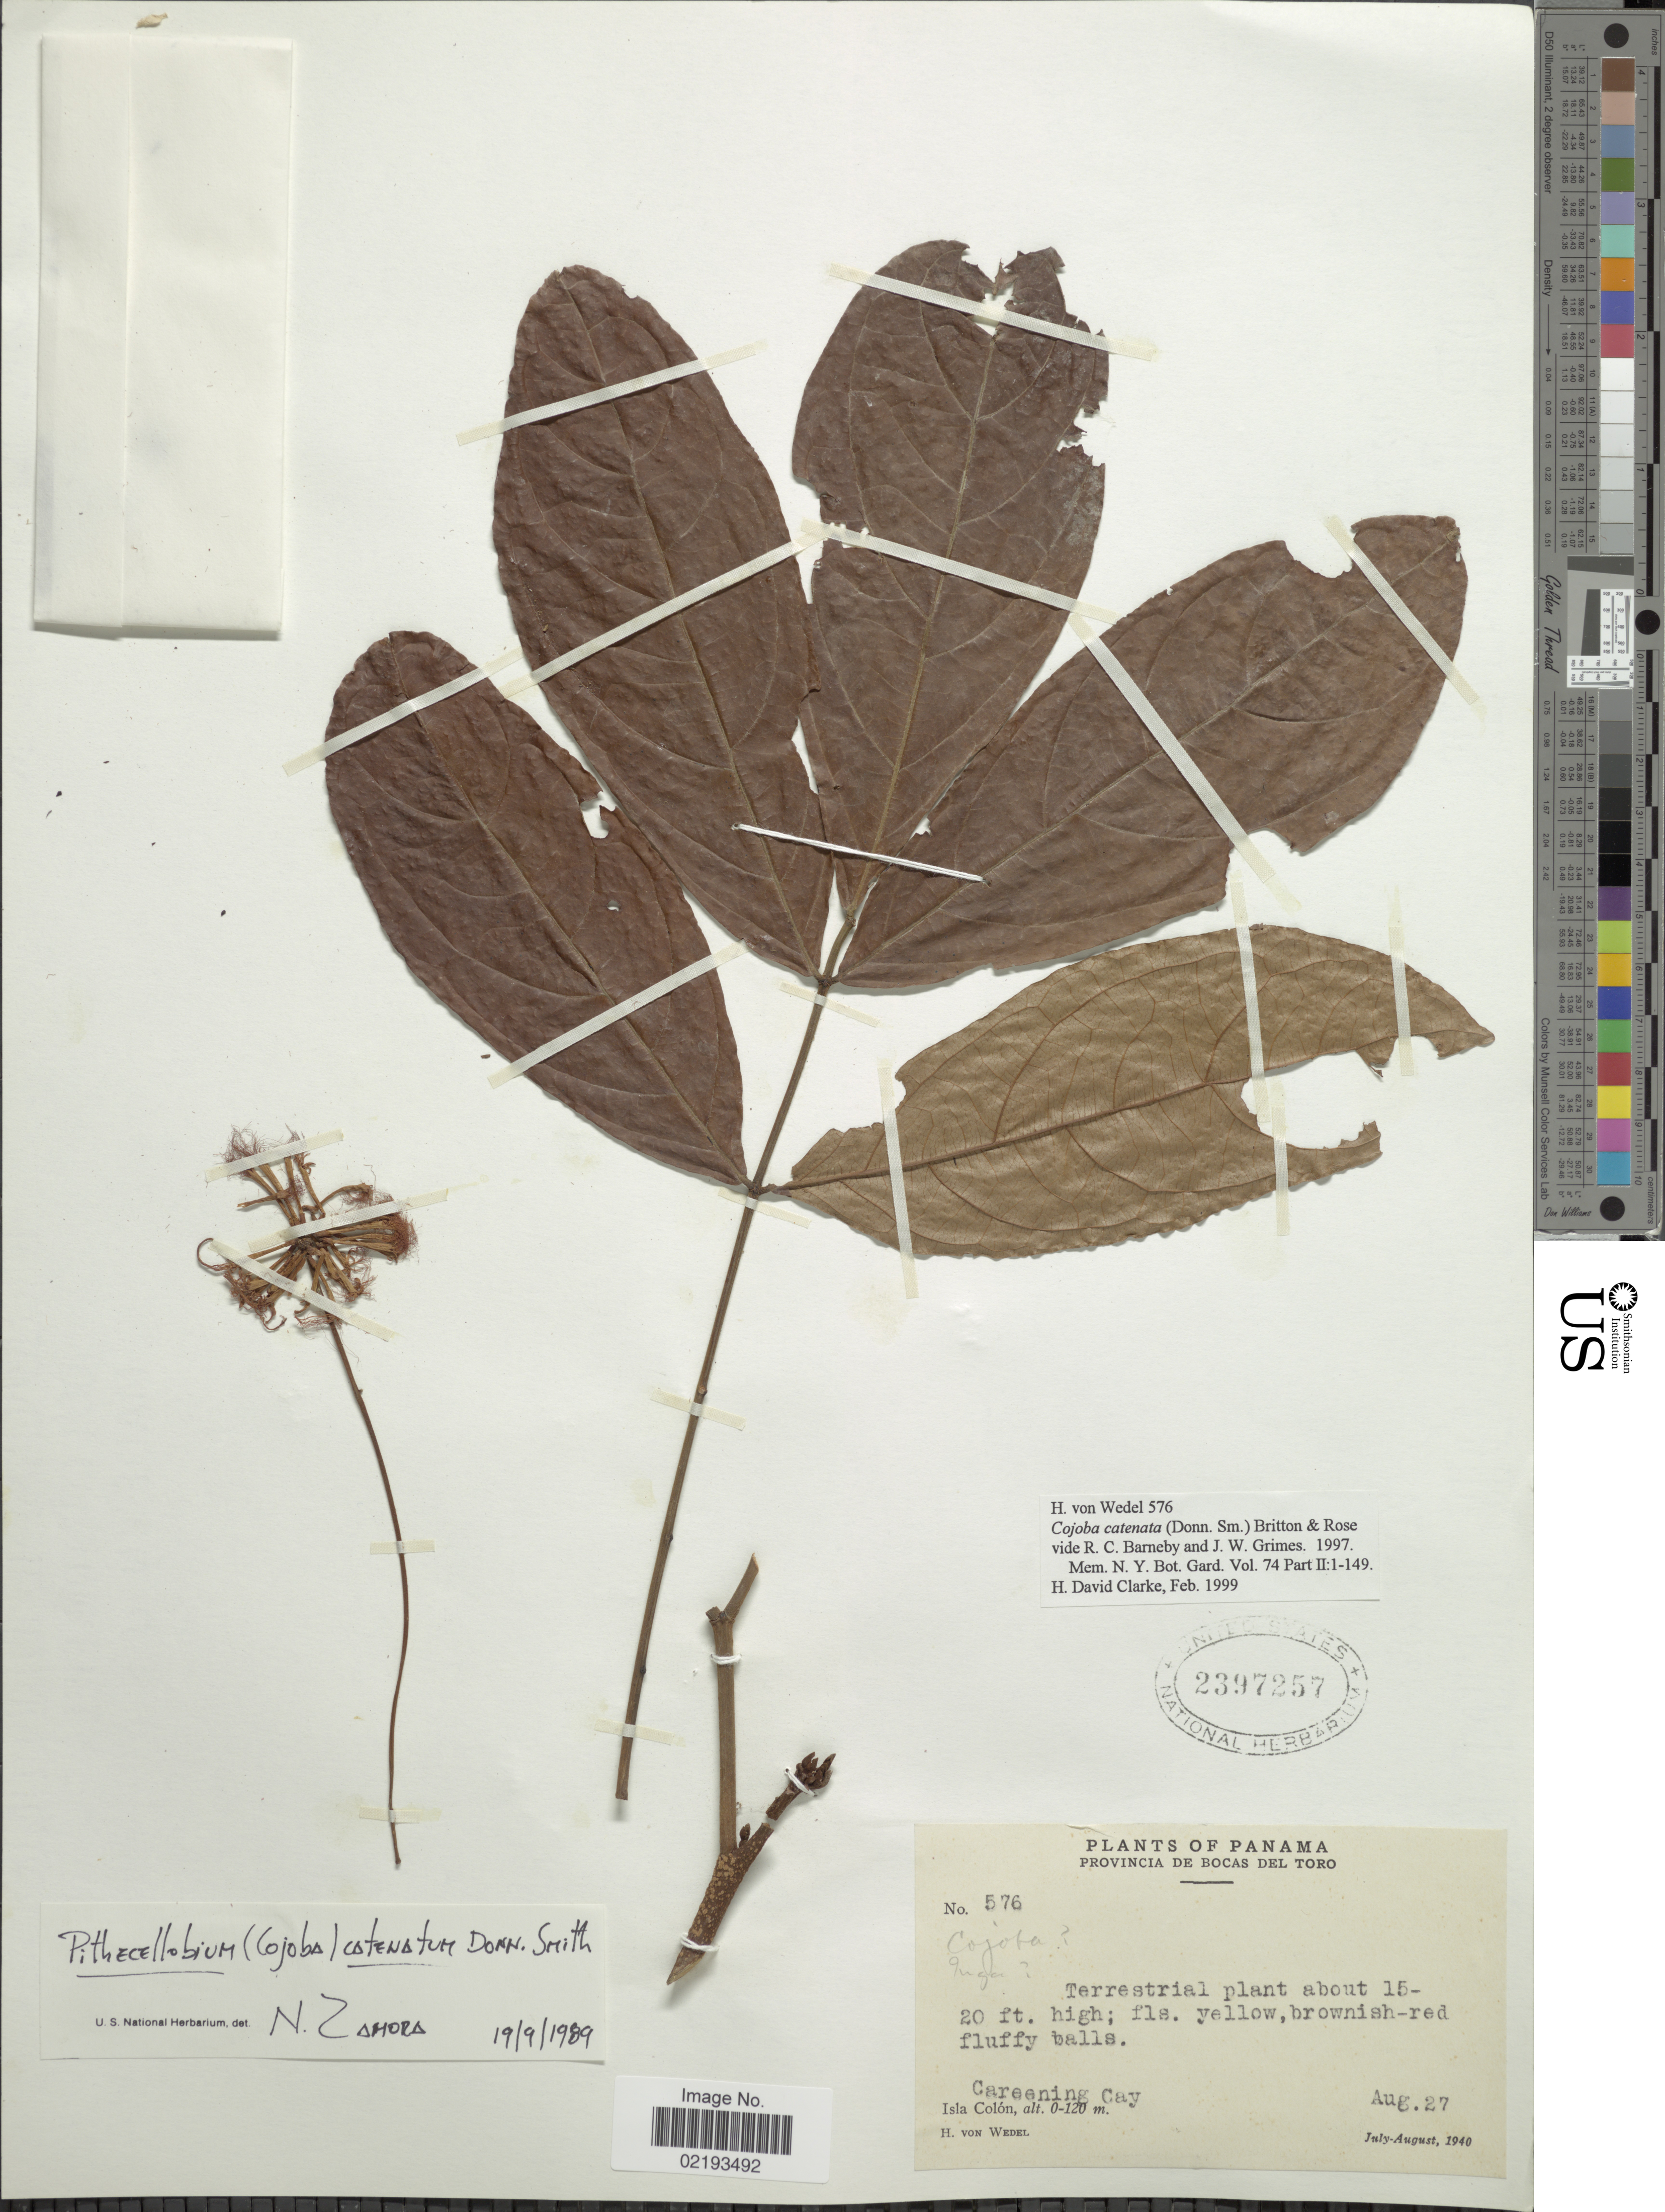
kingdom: Plantae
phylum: Tracheophyta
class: Magnoliopsida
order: Fabales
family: Fabaceae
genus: Cojoba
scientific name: Cojoba catenata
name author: (Donn. Sm.) Britton & Rose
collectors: H. von Wedel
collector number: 576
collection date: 1940-08-27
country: Panama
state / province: Bocas del Toro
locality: Careening Cay, Isla Colón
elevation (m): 0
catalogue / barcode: US 2397257